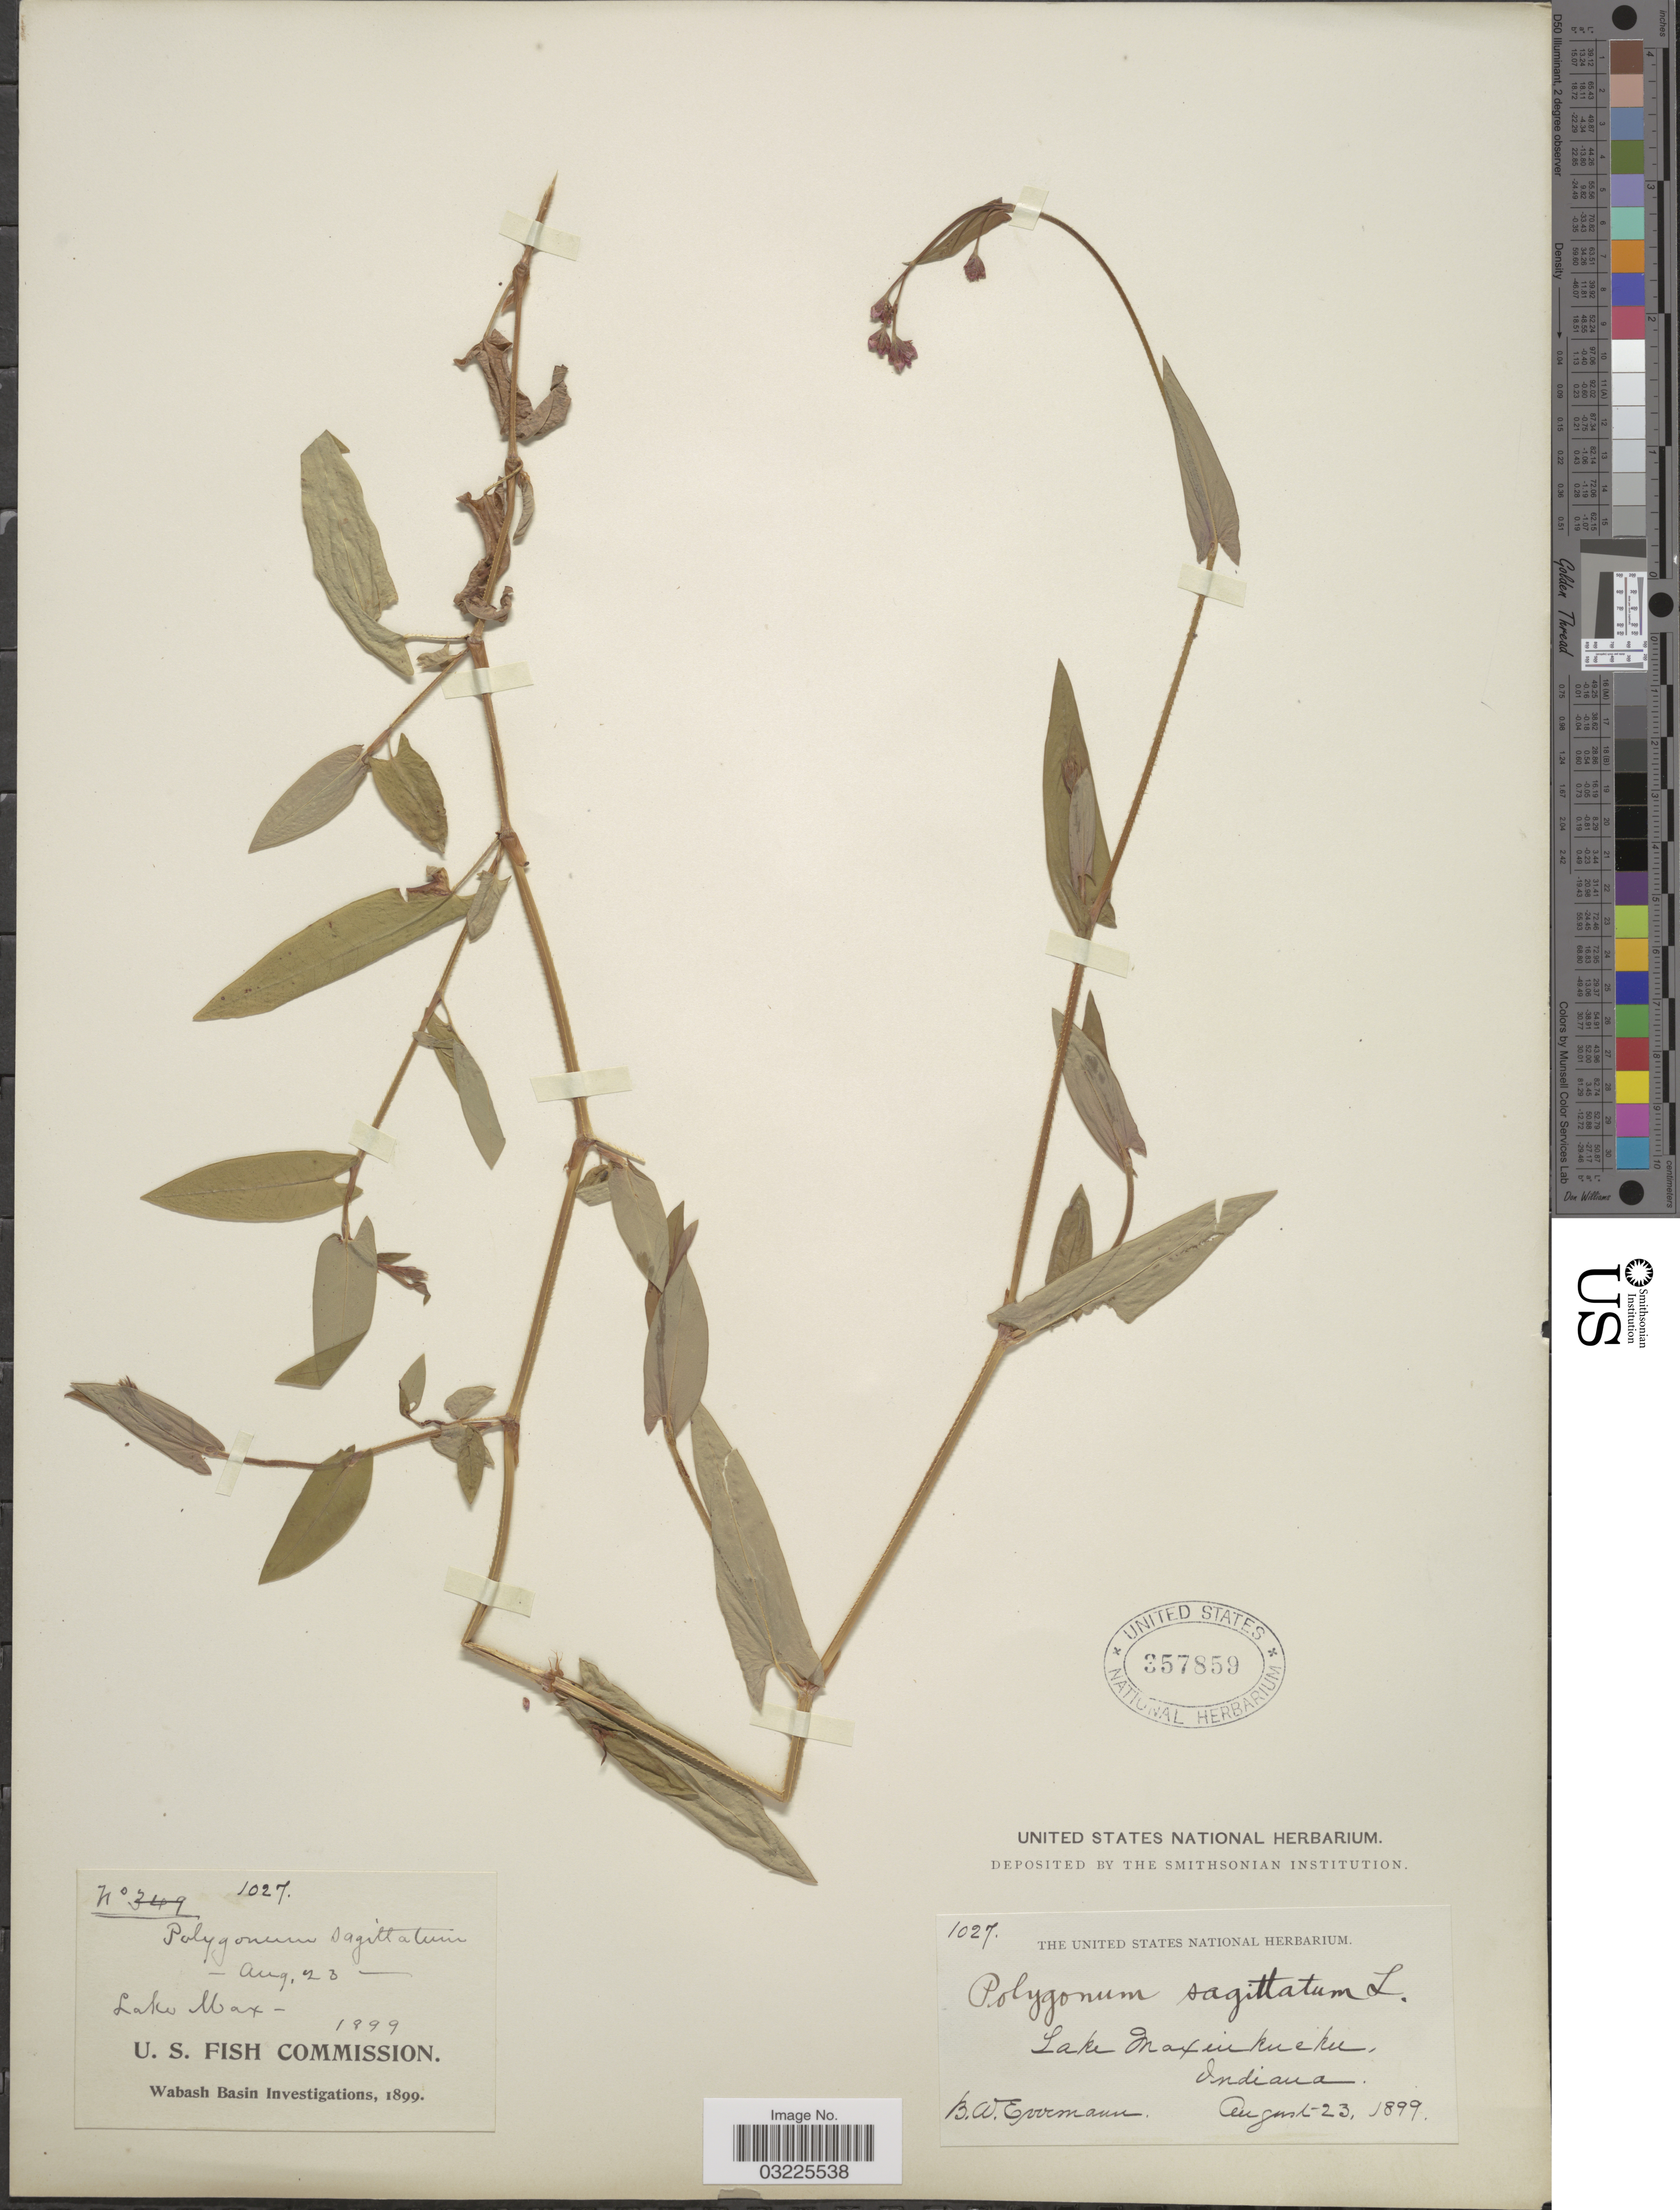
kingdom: Plantae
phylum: Tracheophyta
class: Magnoliopsida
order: Caryophyllales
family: Polygonaceae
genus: Persicaria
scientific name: Persicaria sagittata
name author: (L.) H. Gross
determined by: Atha, D. E.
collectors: B. W. Evermann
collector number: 1027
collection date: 1899-08-23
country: United States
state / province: Indiana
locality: Lake Maxinkuckee.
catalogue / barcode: US 357859